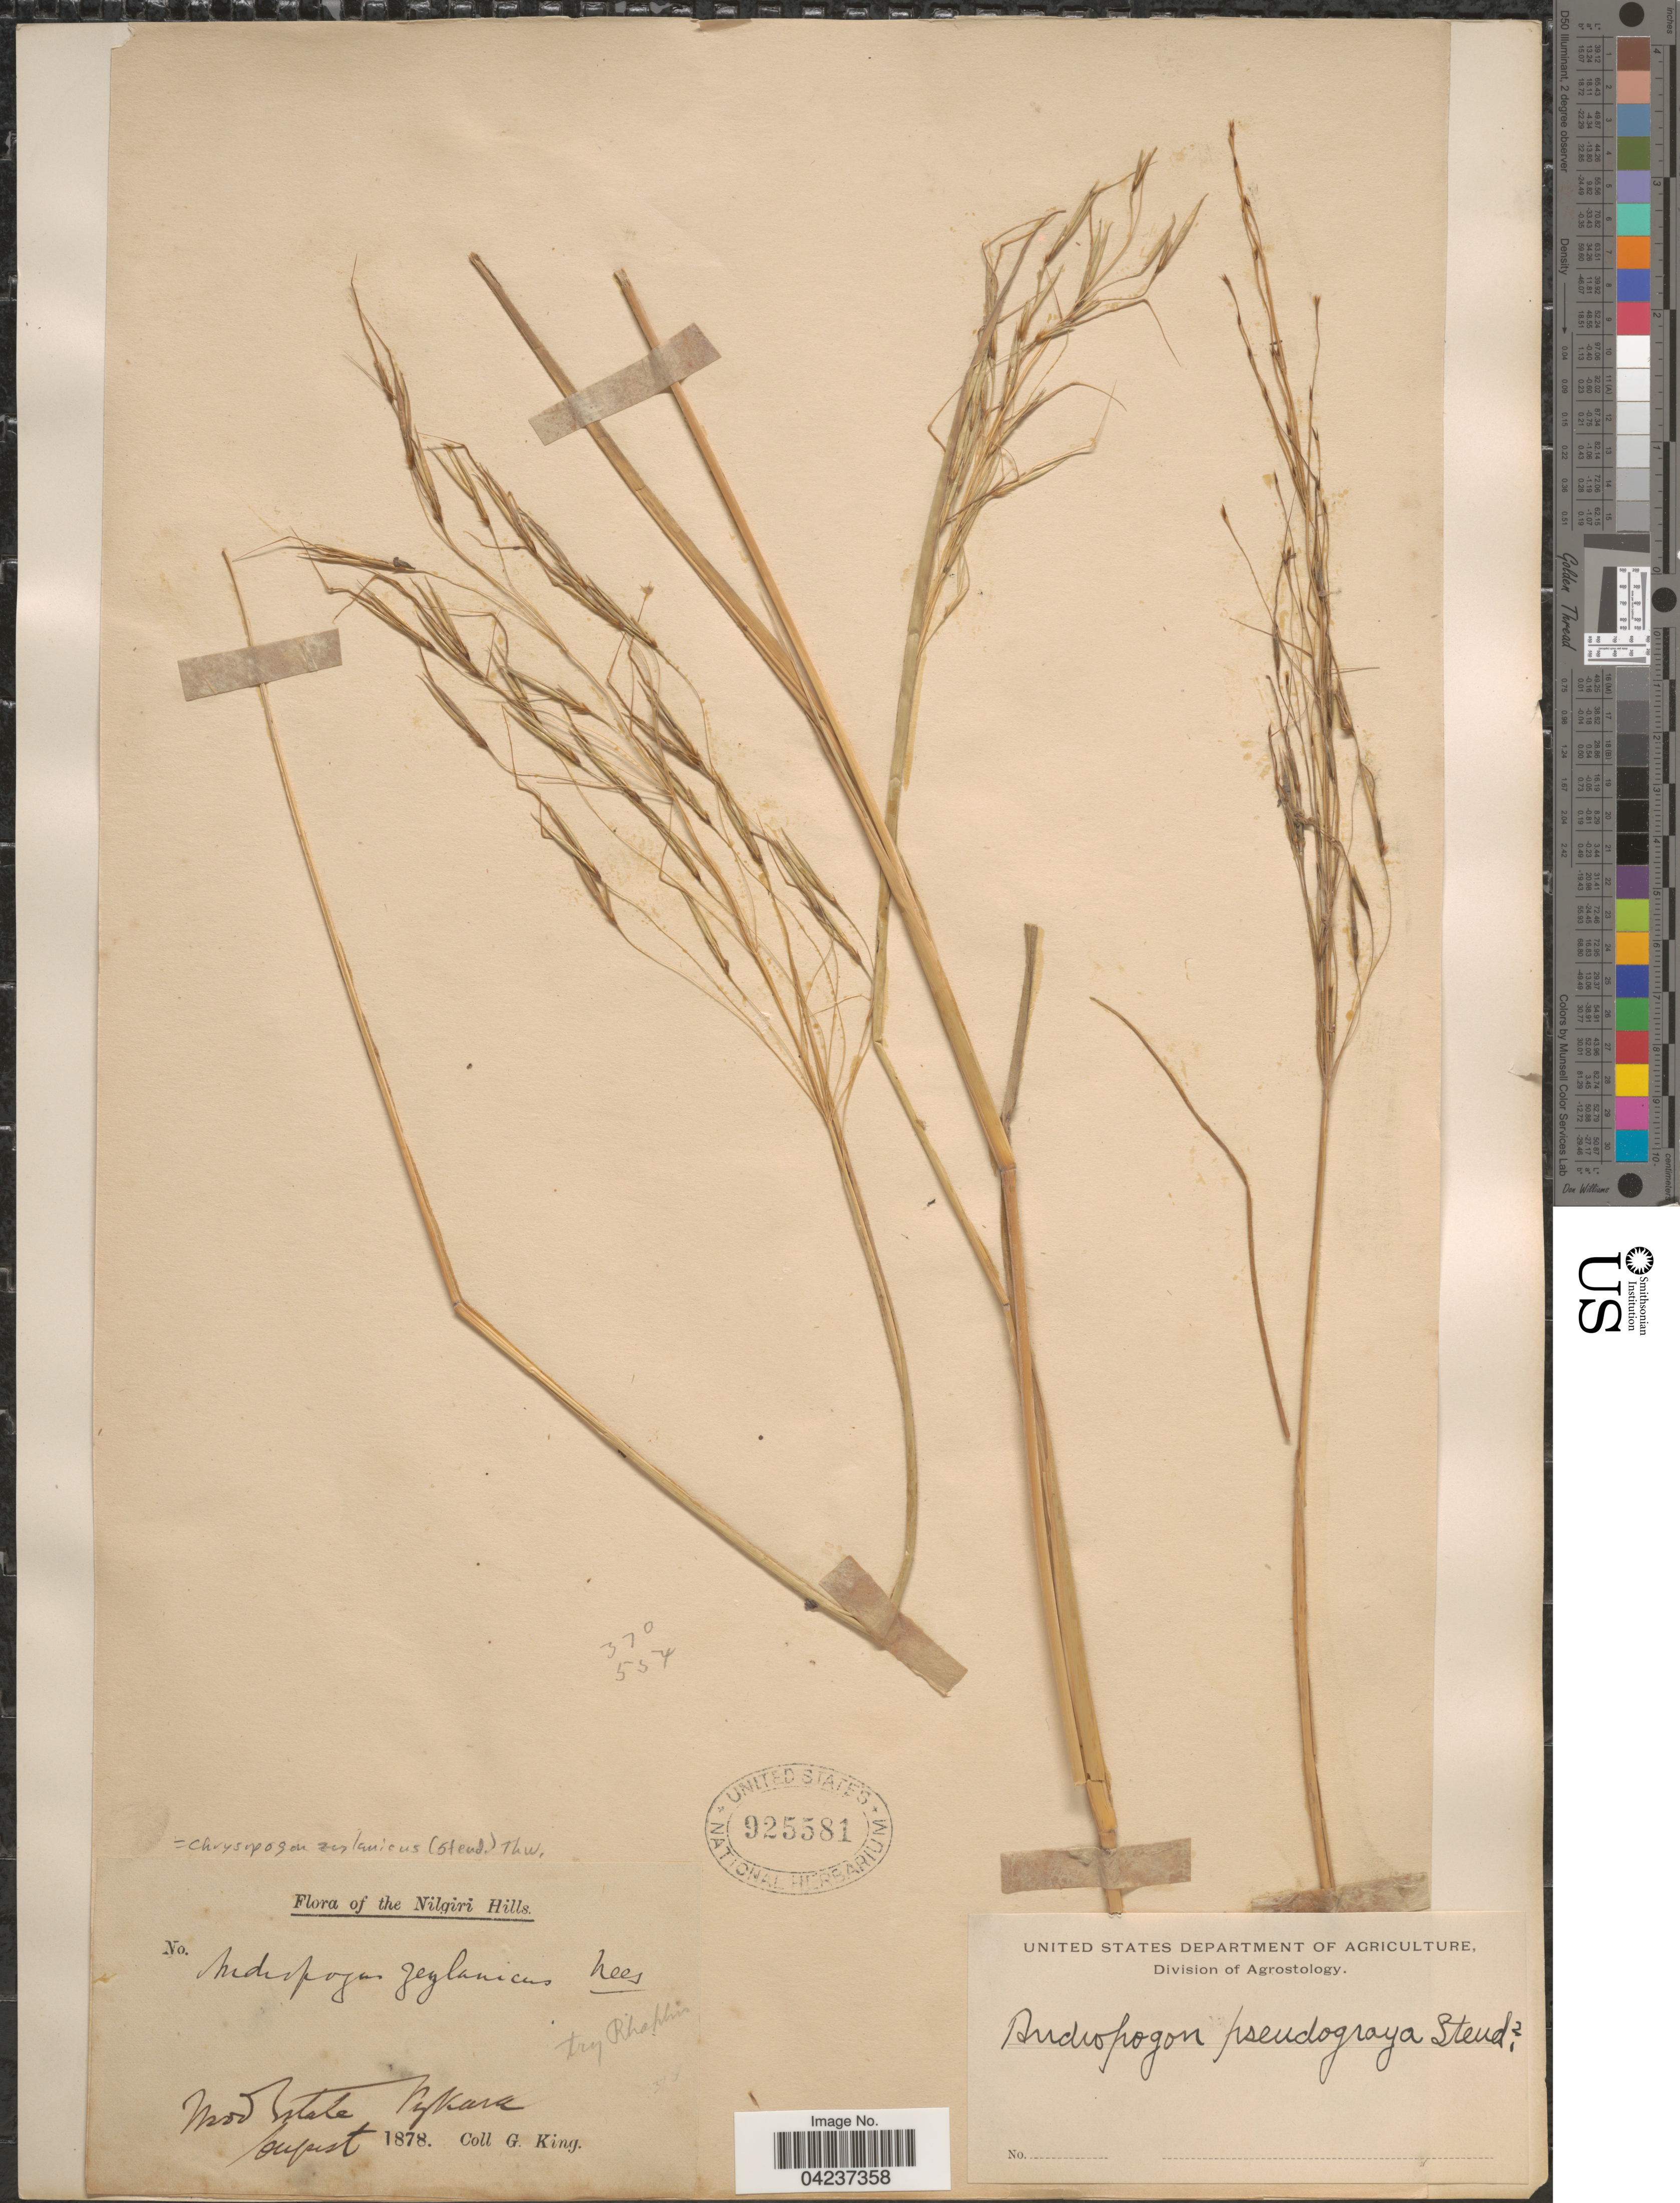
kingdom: Plantae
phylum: Tracheophyta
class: Liliopsida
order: Poales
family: Poaceae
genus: Chrysopogon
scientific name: Chrysopogon nodulibarbis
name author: (Hochst. ex Steud.) Henr.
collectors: G. King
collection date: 1878-08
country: India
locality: Nilgiri Hills. Wood Estate Pykara.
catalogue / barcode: US 925581